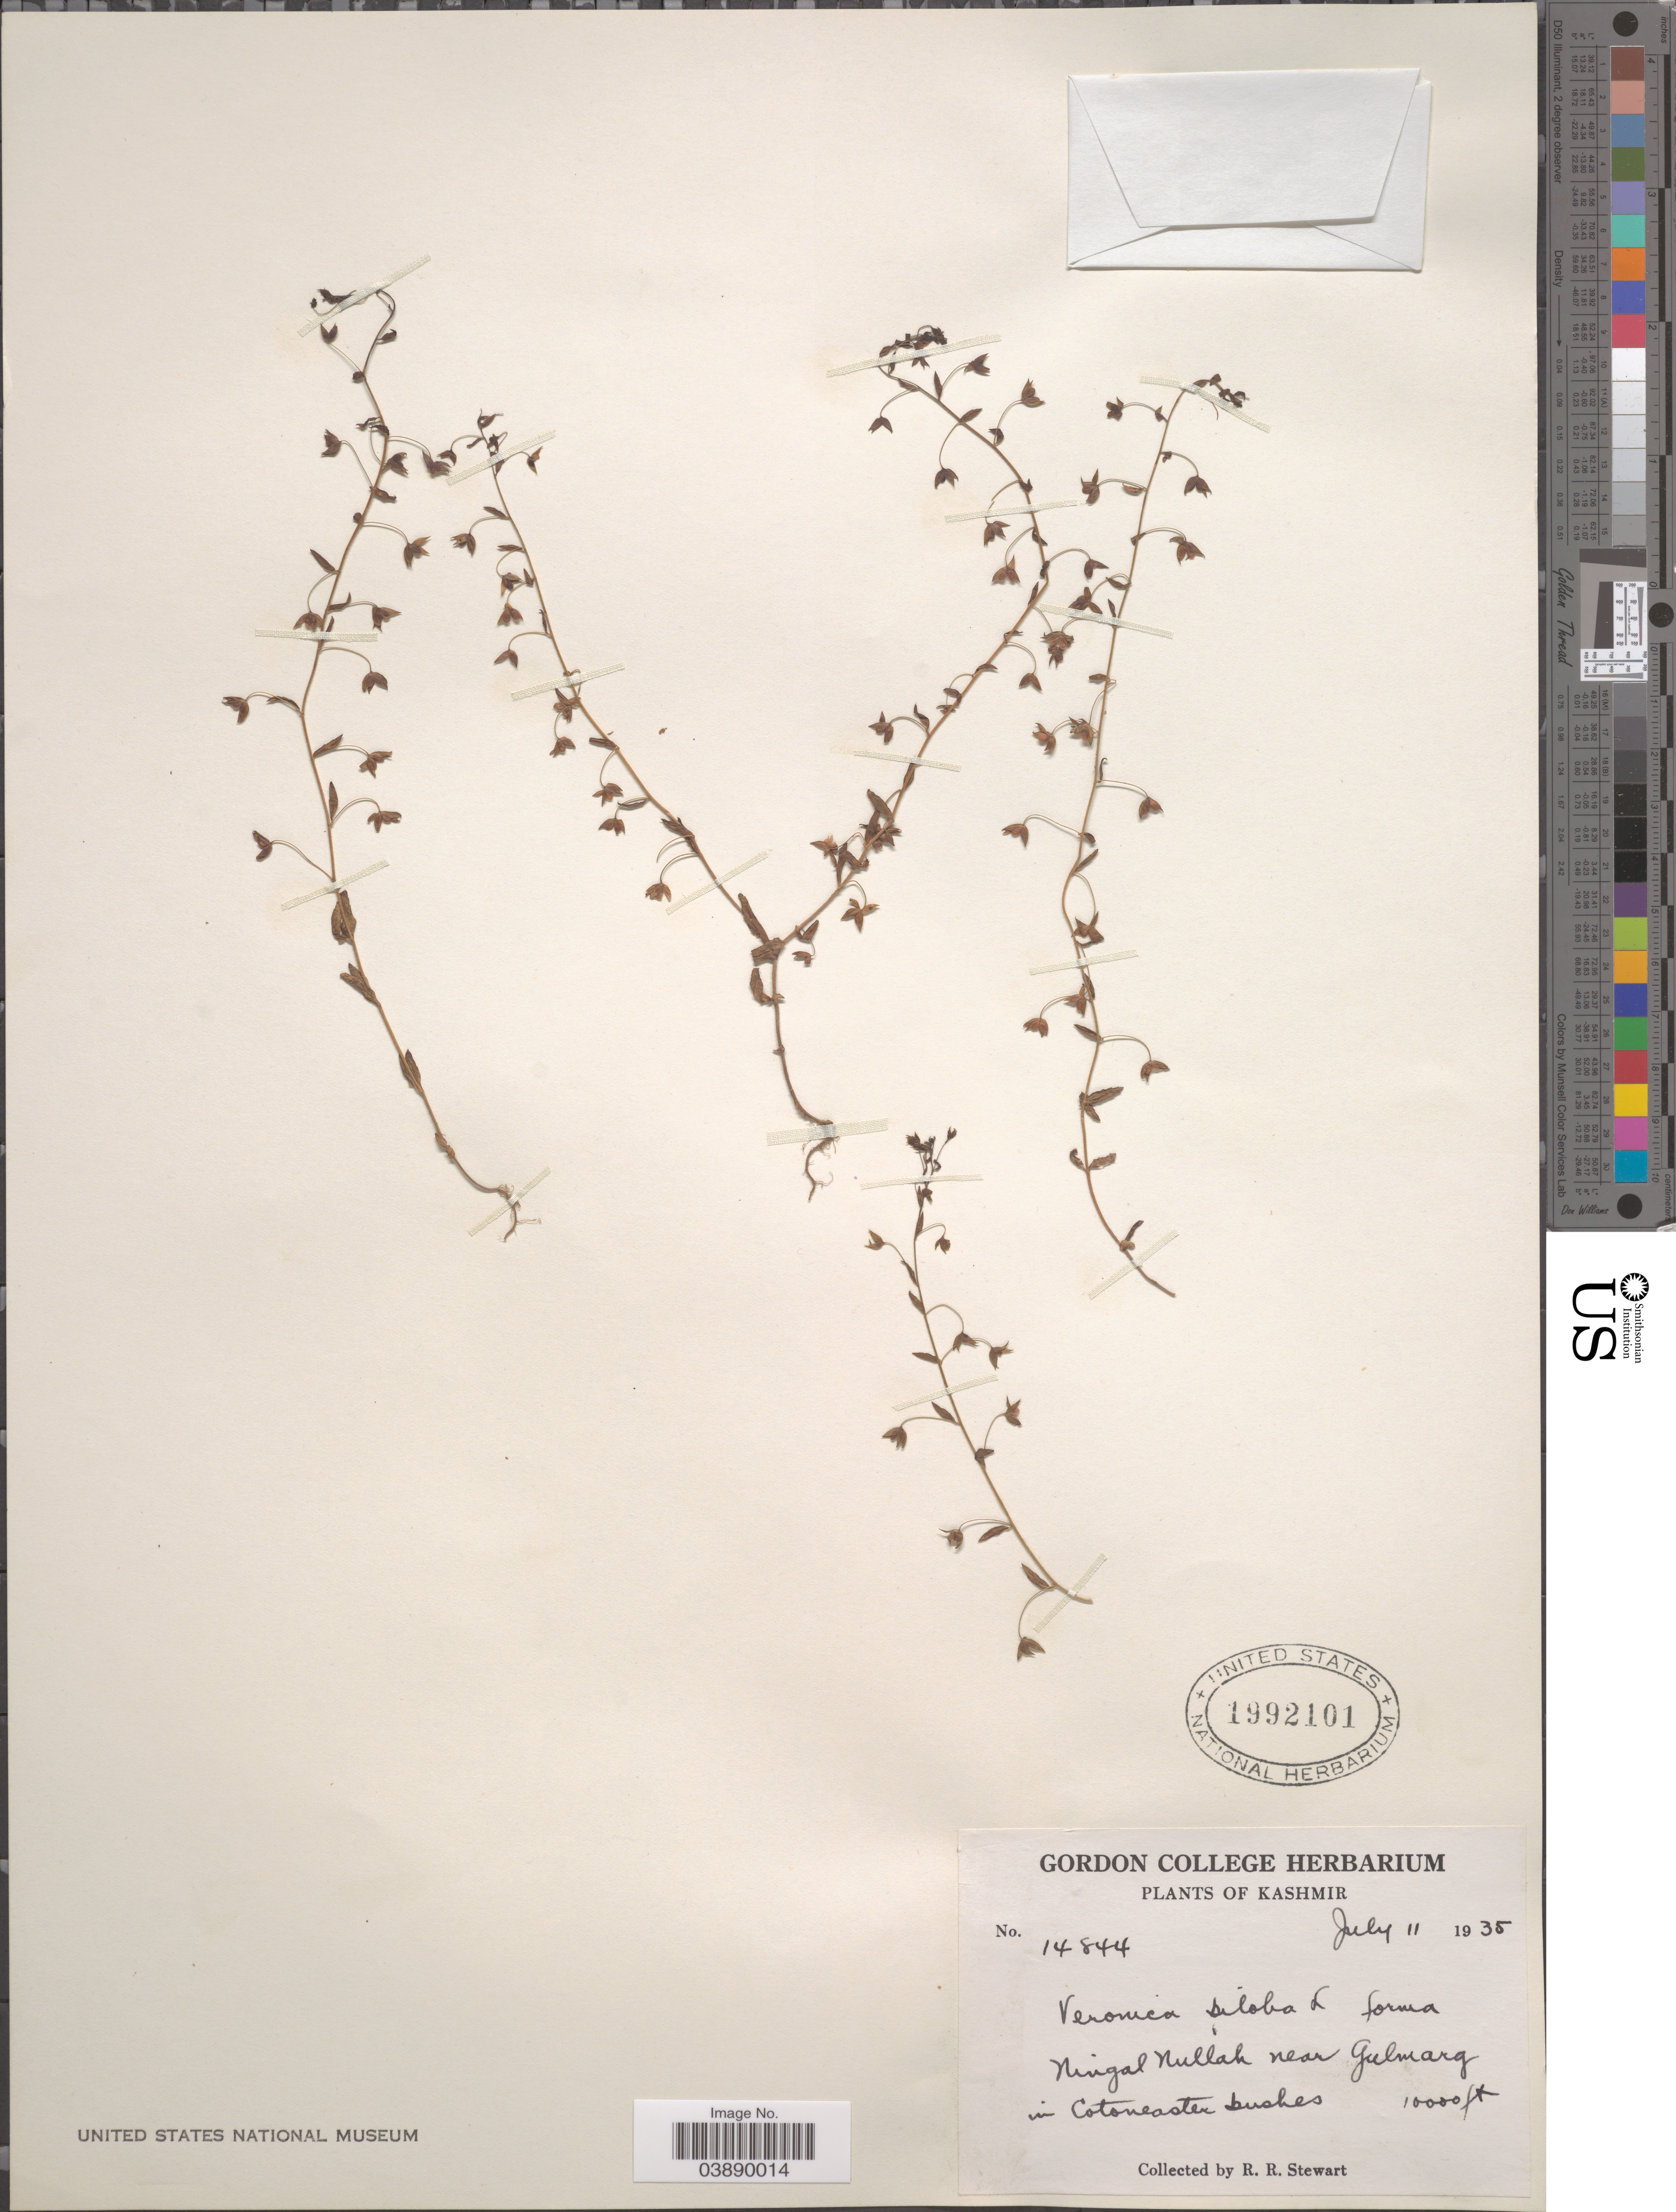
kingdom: Plantae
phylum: Tracheophyta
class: Magnoliopsida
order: Lamiales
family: Plantaginaceae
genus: Veronica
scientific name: Veronica biloba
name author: Schreb. ex L.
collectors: R. Stewart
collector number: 14844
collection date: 1935-07-11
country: India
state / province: Jammu and Kashmir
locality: Kashmir. Ningal Nullah near Gulmarg.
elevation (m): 3048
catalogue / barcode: US 1992101